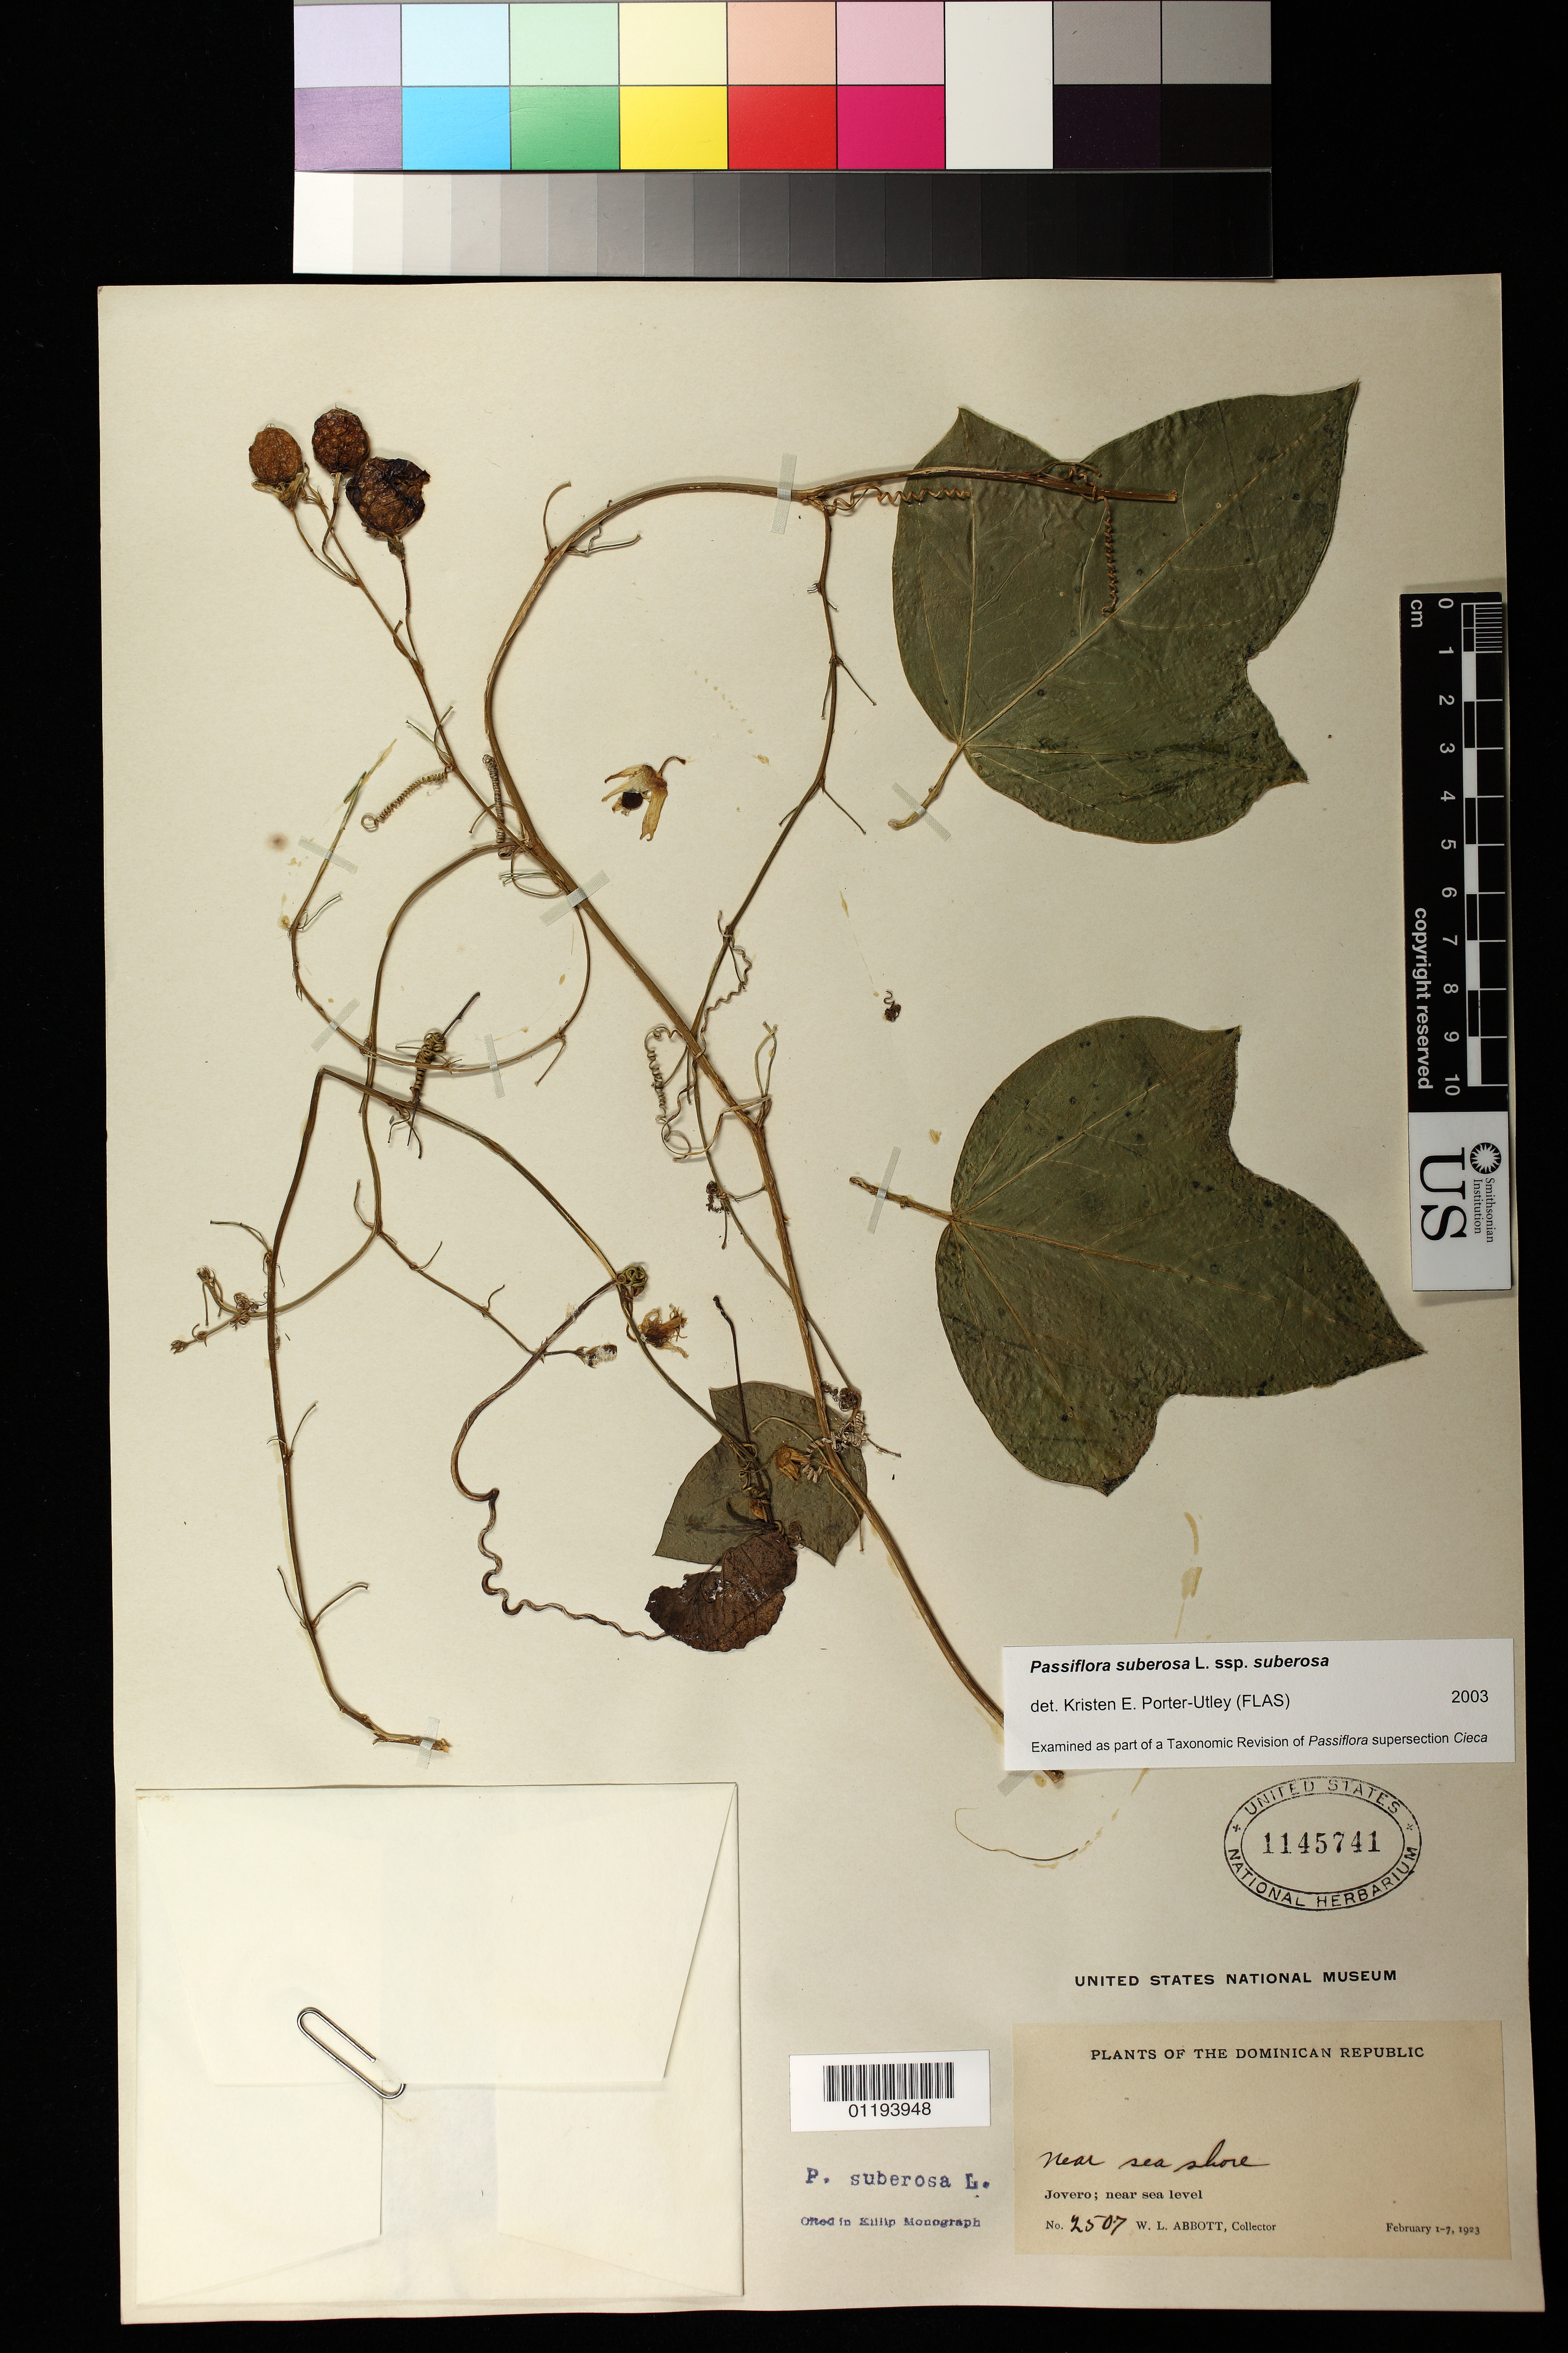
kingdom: Plantae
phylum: Tracheophyta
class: Magnoliopsida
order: Malpighiales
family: Passifloraceae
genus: Passiflora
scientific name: Passiflora suberosa subsp. suberosa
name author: L.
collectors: W. L. Abbott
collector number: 2507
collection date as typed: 1923 Feb 01 1923 Feb 07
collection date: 1923-02-01/1923-02-07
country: Dominican Republic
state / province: El Seíbo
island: Hispaniola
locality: Jovero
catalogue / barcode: US 1145741